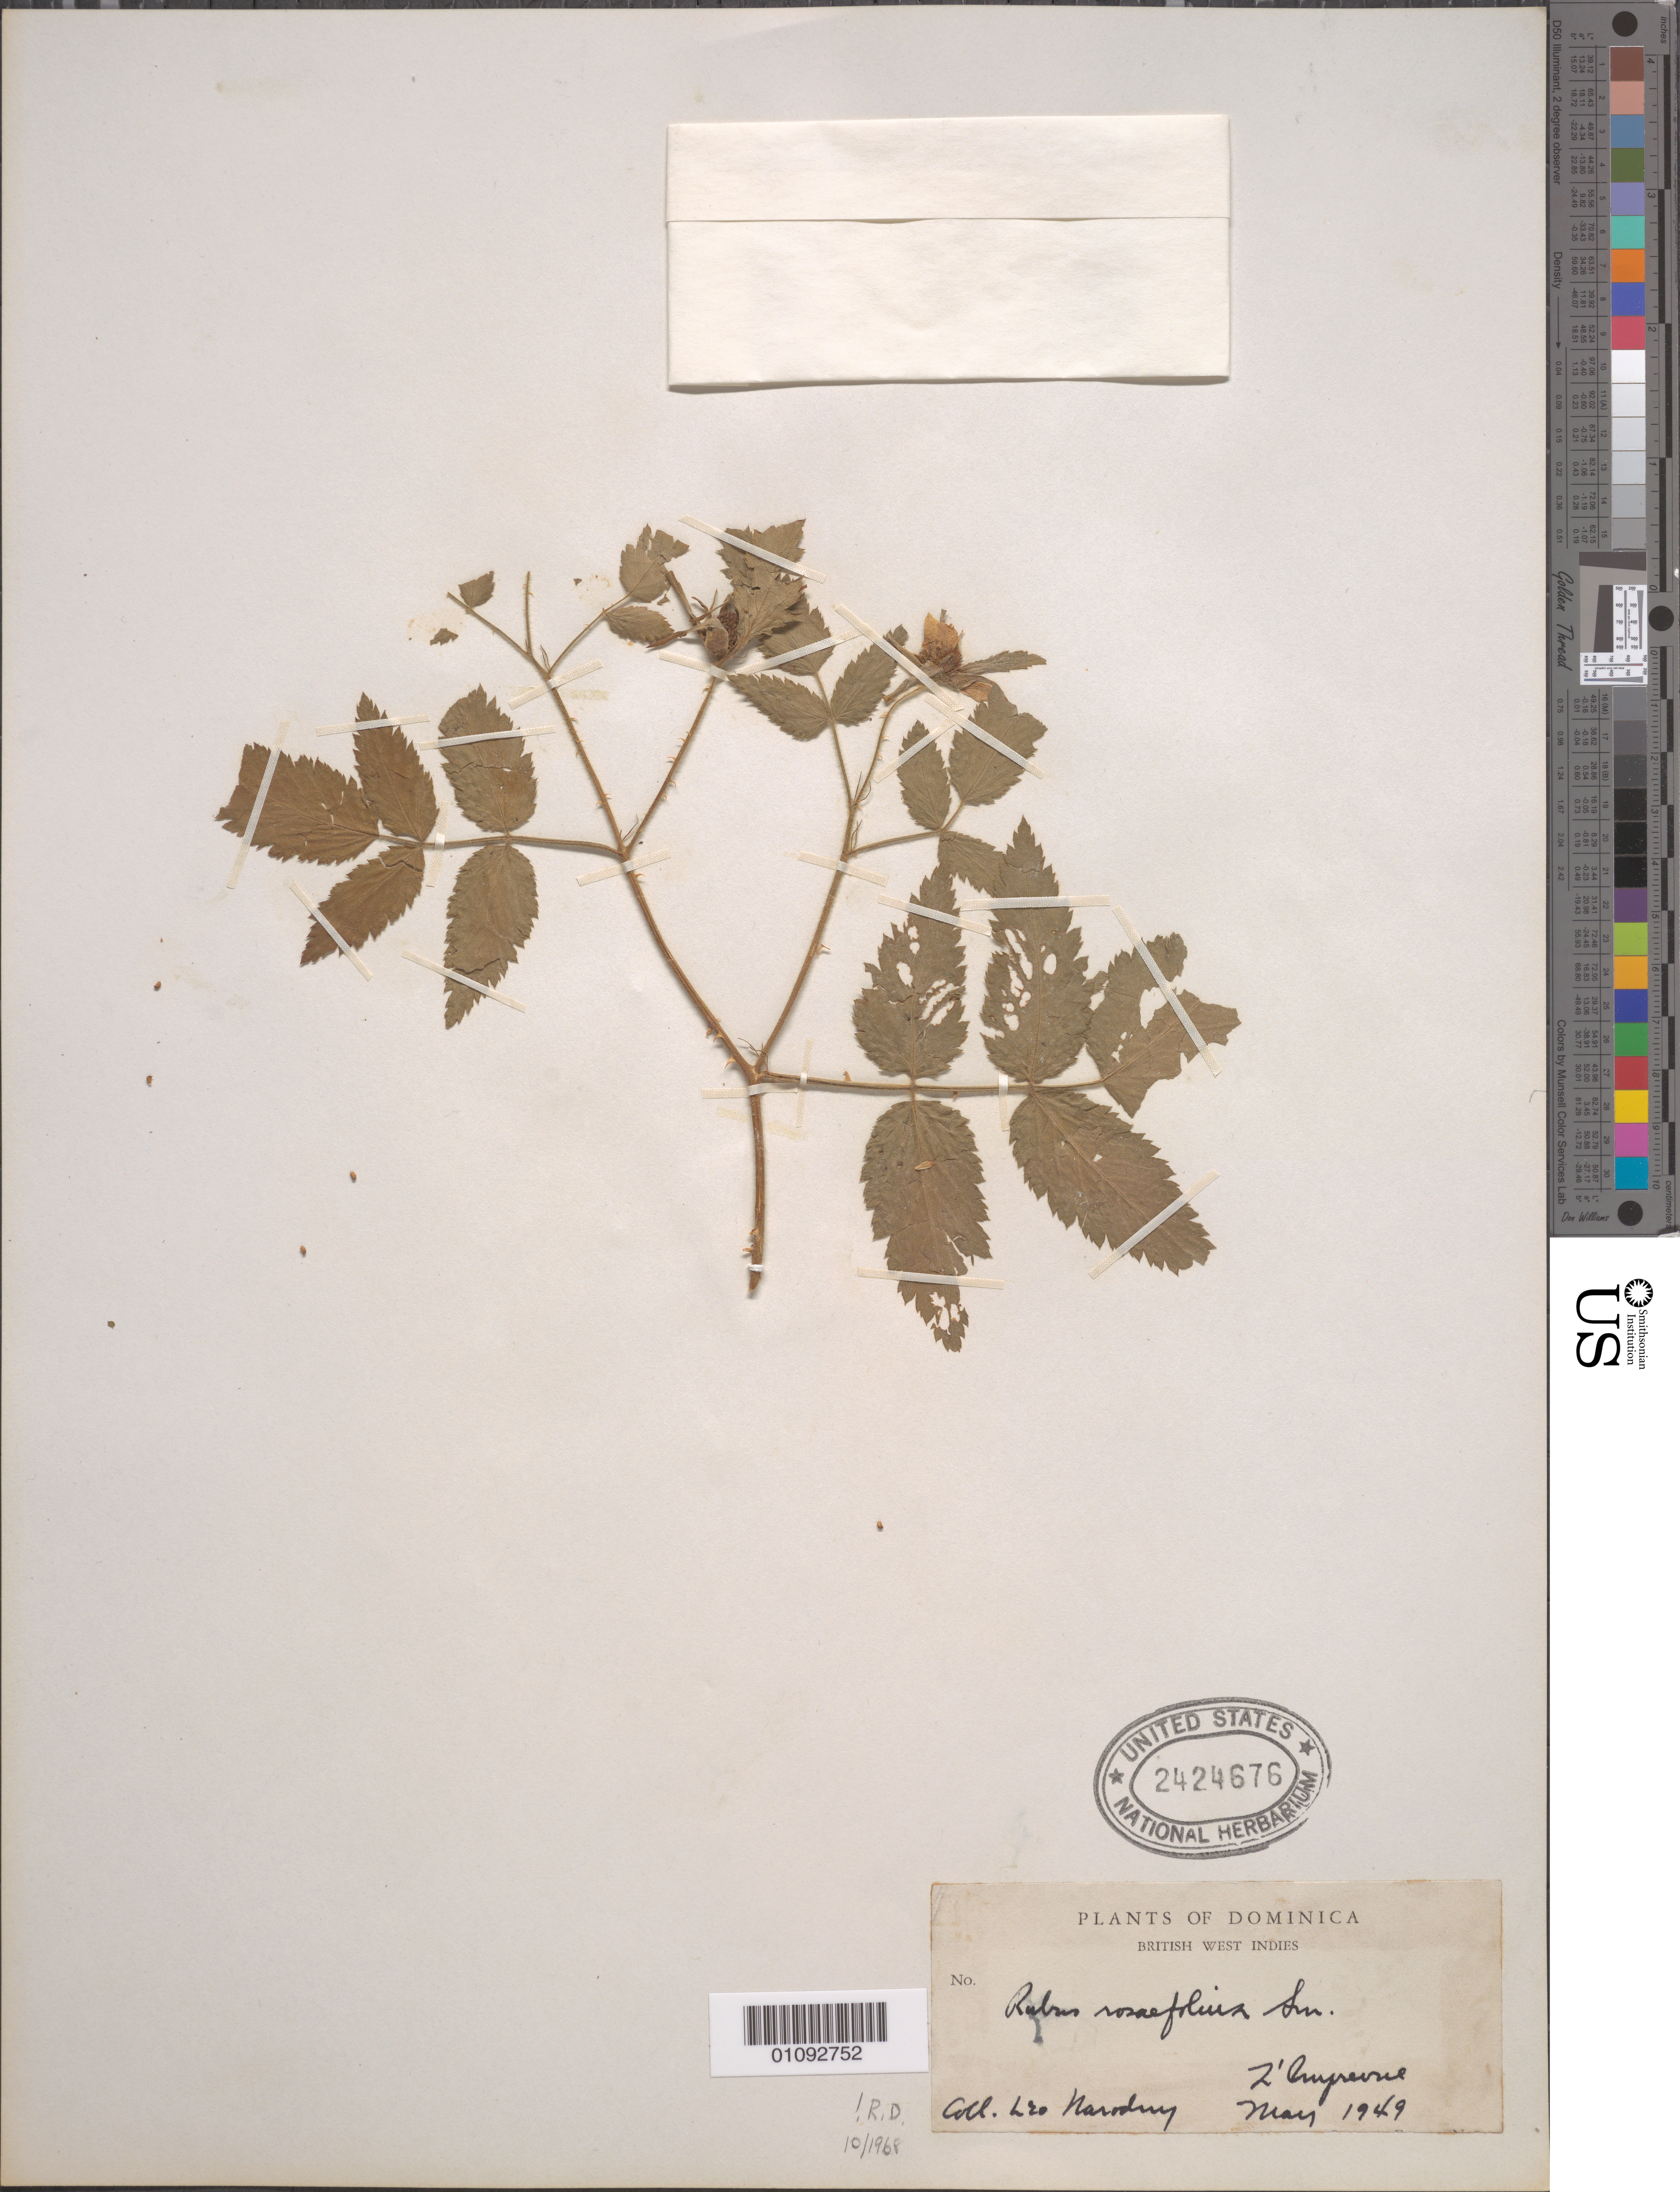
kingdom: Plantae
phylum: Tracheophyta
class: Magnoliopsida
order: Rosales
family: Rosaceae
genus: Rubus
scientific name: Rubus rosifolius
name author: Sm.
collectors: L. Narodny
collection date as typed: May 1949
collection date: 1949-05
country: Dominica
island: Dominica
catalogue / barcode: US 2424676